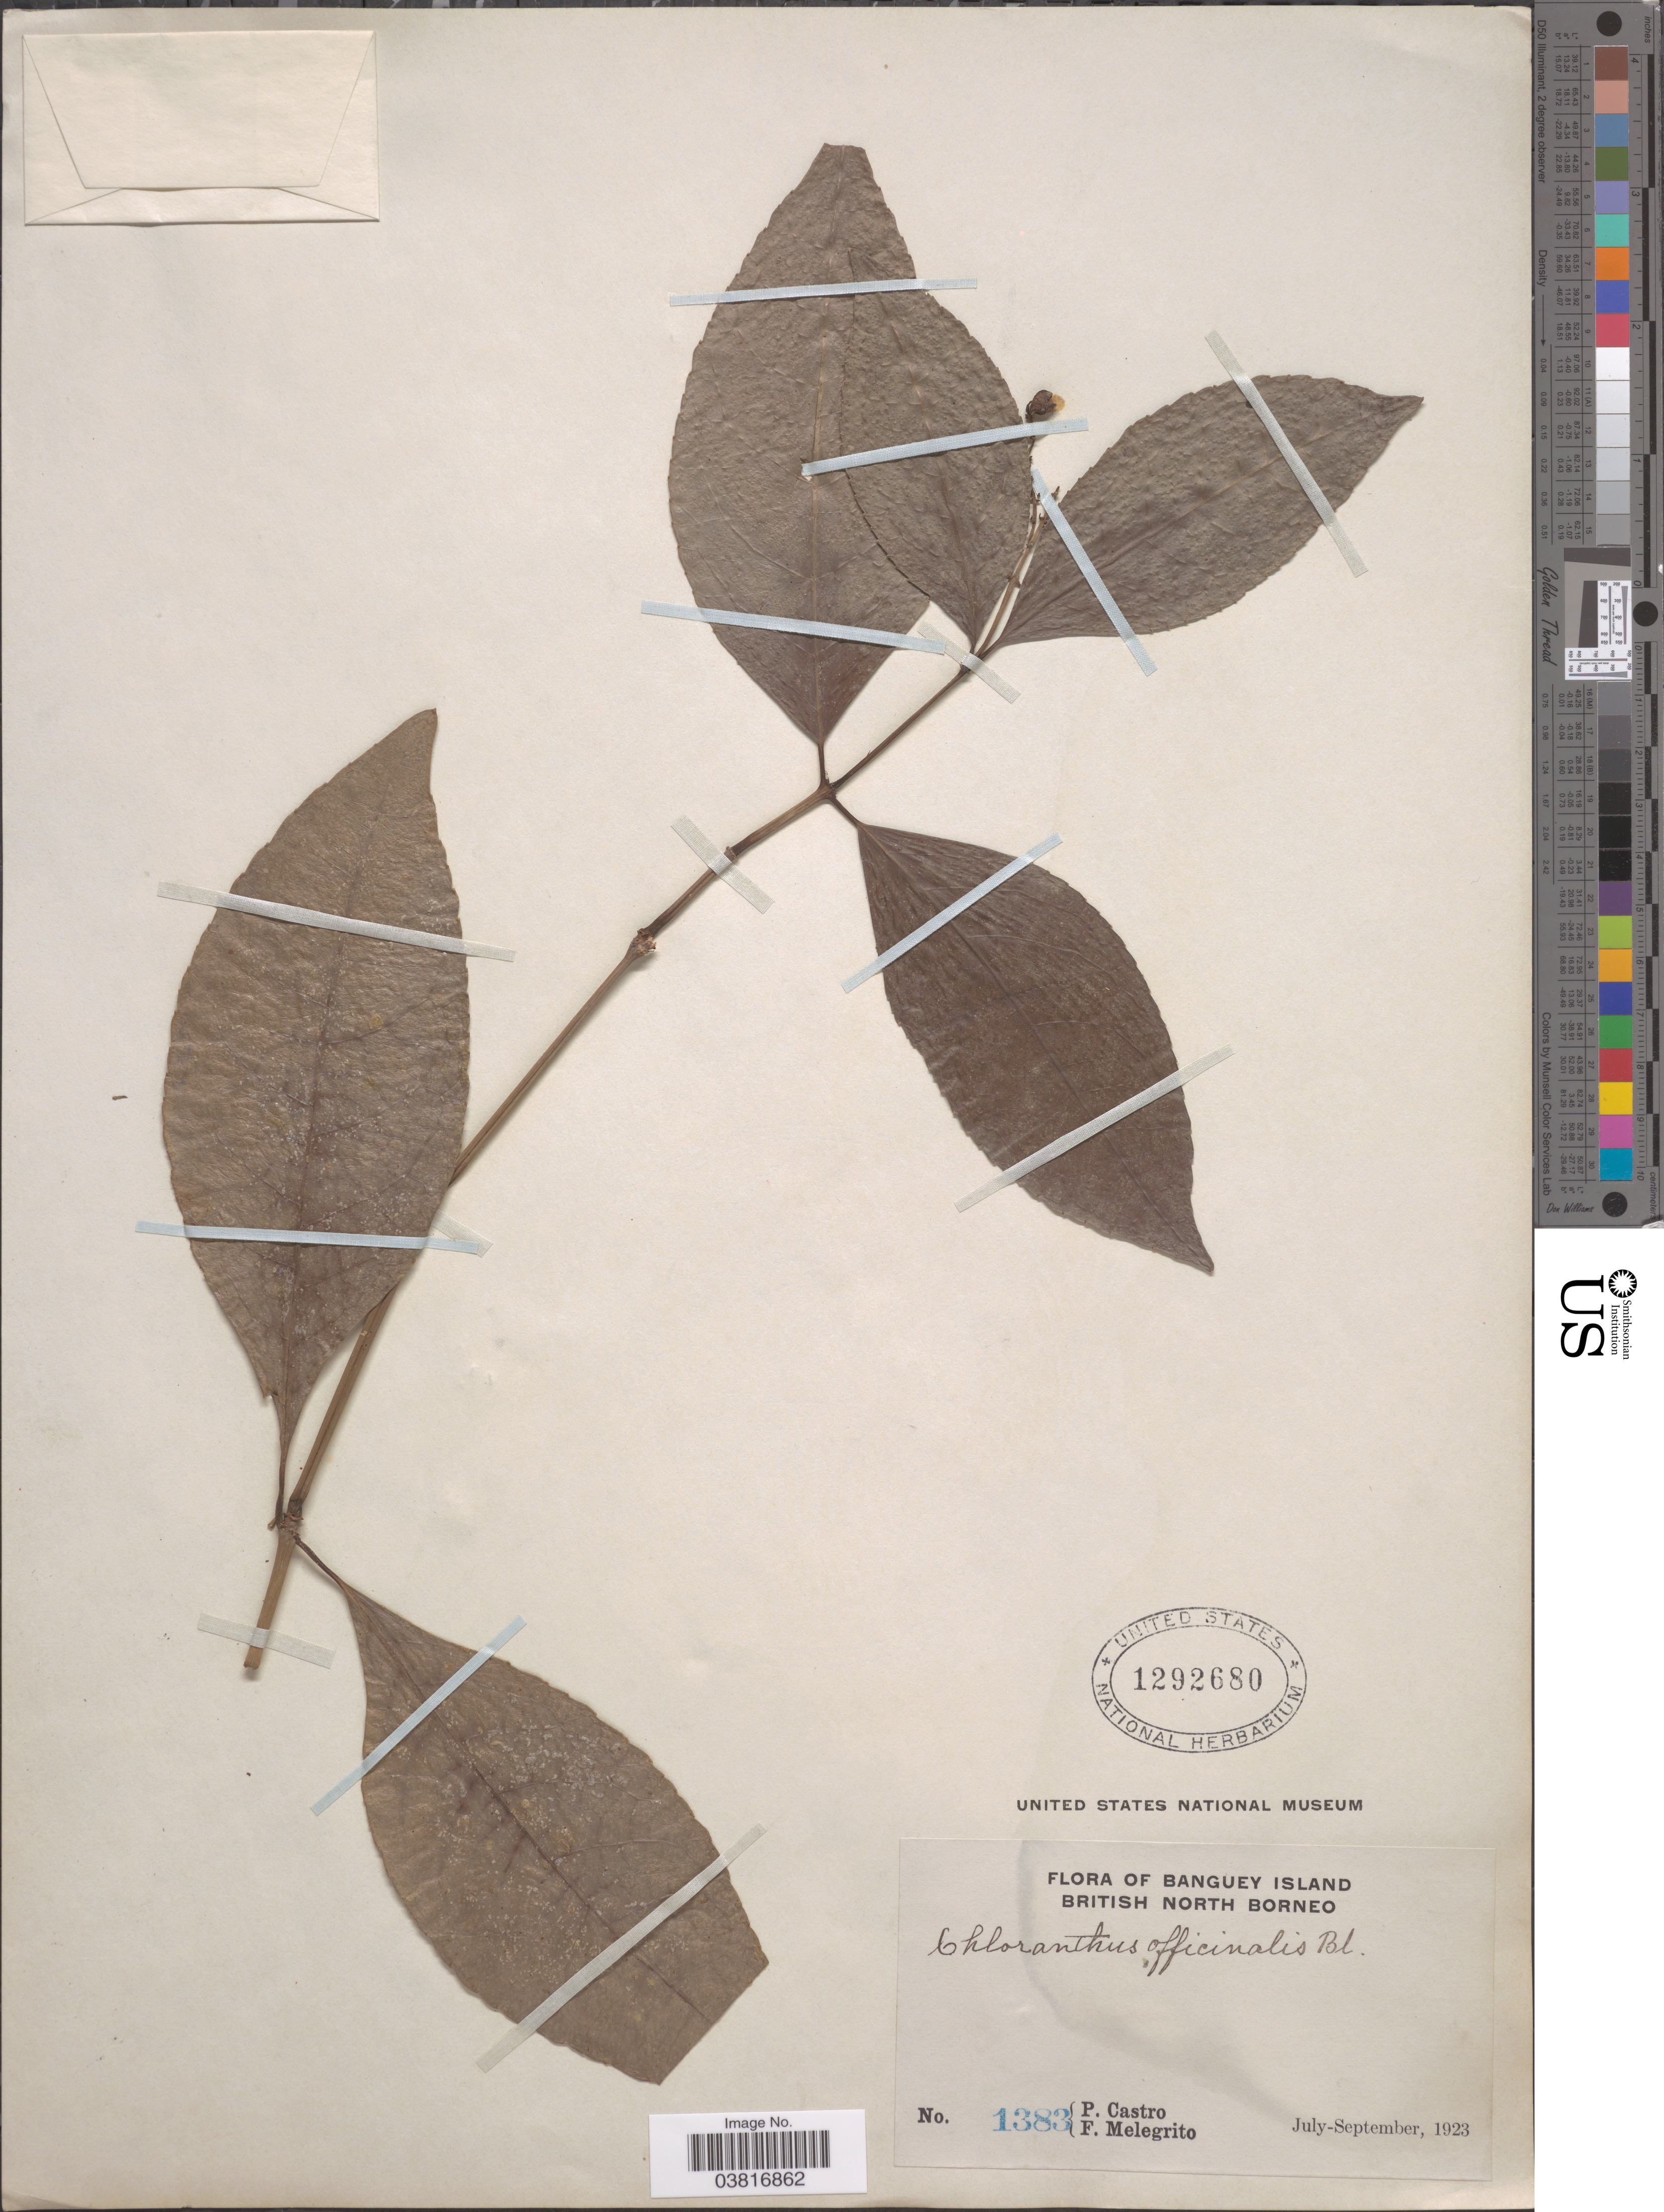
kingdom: Plantae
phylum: Tracheophyta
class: Magnoliopsida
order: Chloranthales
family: Chloranthaceae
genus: Chloranthus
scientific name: Chloranthus erectus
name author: (Buch.-Ham.) Verdc.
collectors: P. Castro & F. Melegrito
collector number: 1383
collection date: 1923-07/1923-09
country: Malaysia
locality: Banguey Island. British North Borneo.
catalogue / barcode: US 1292680